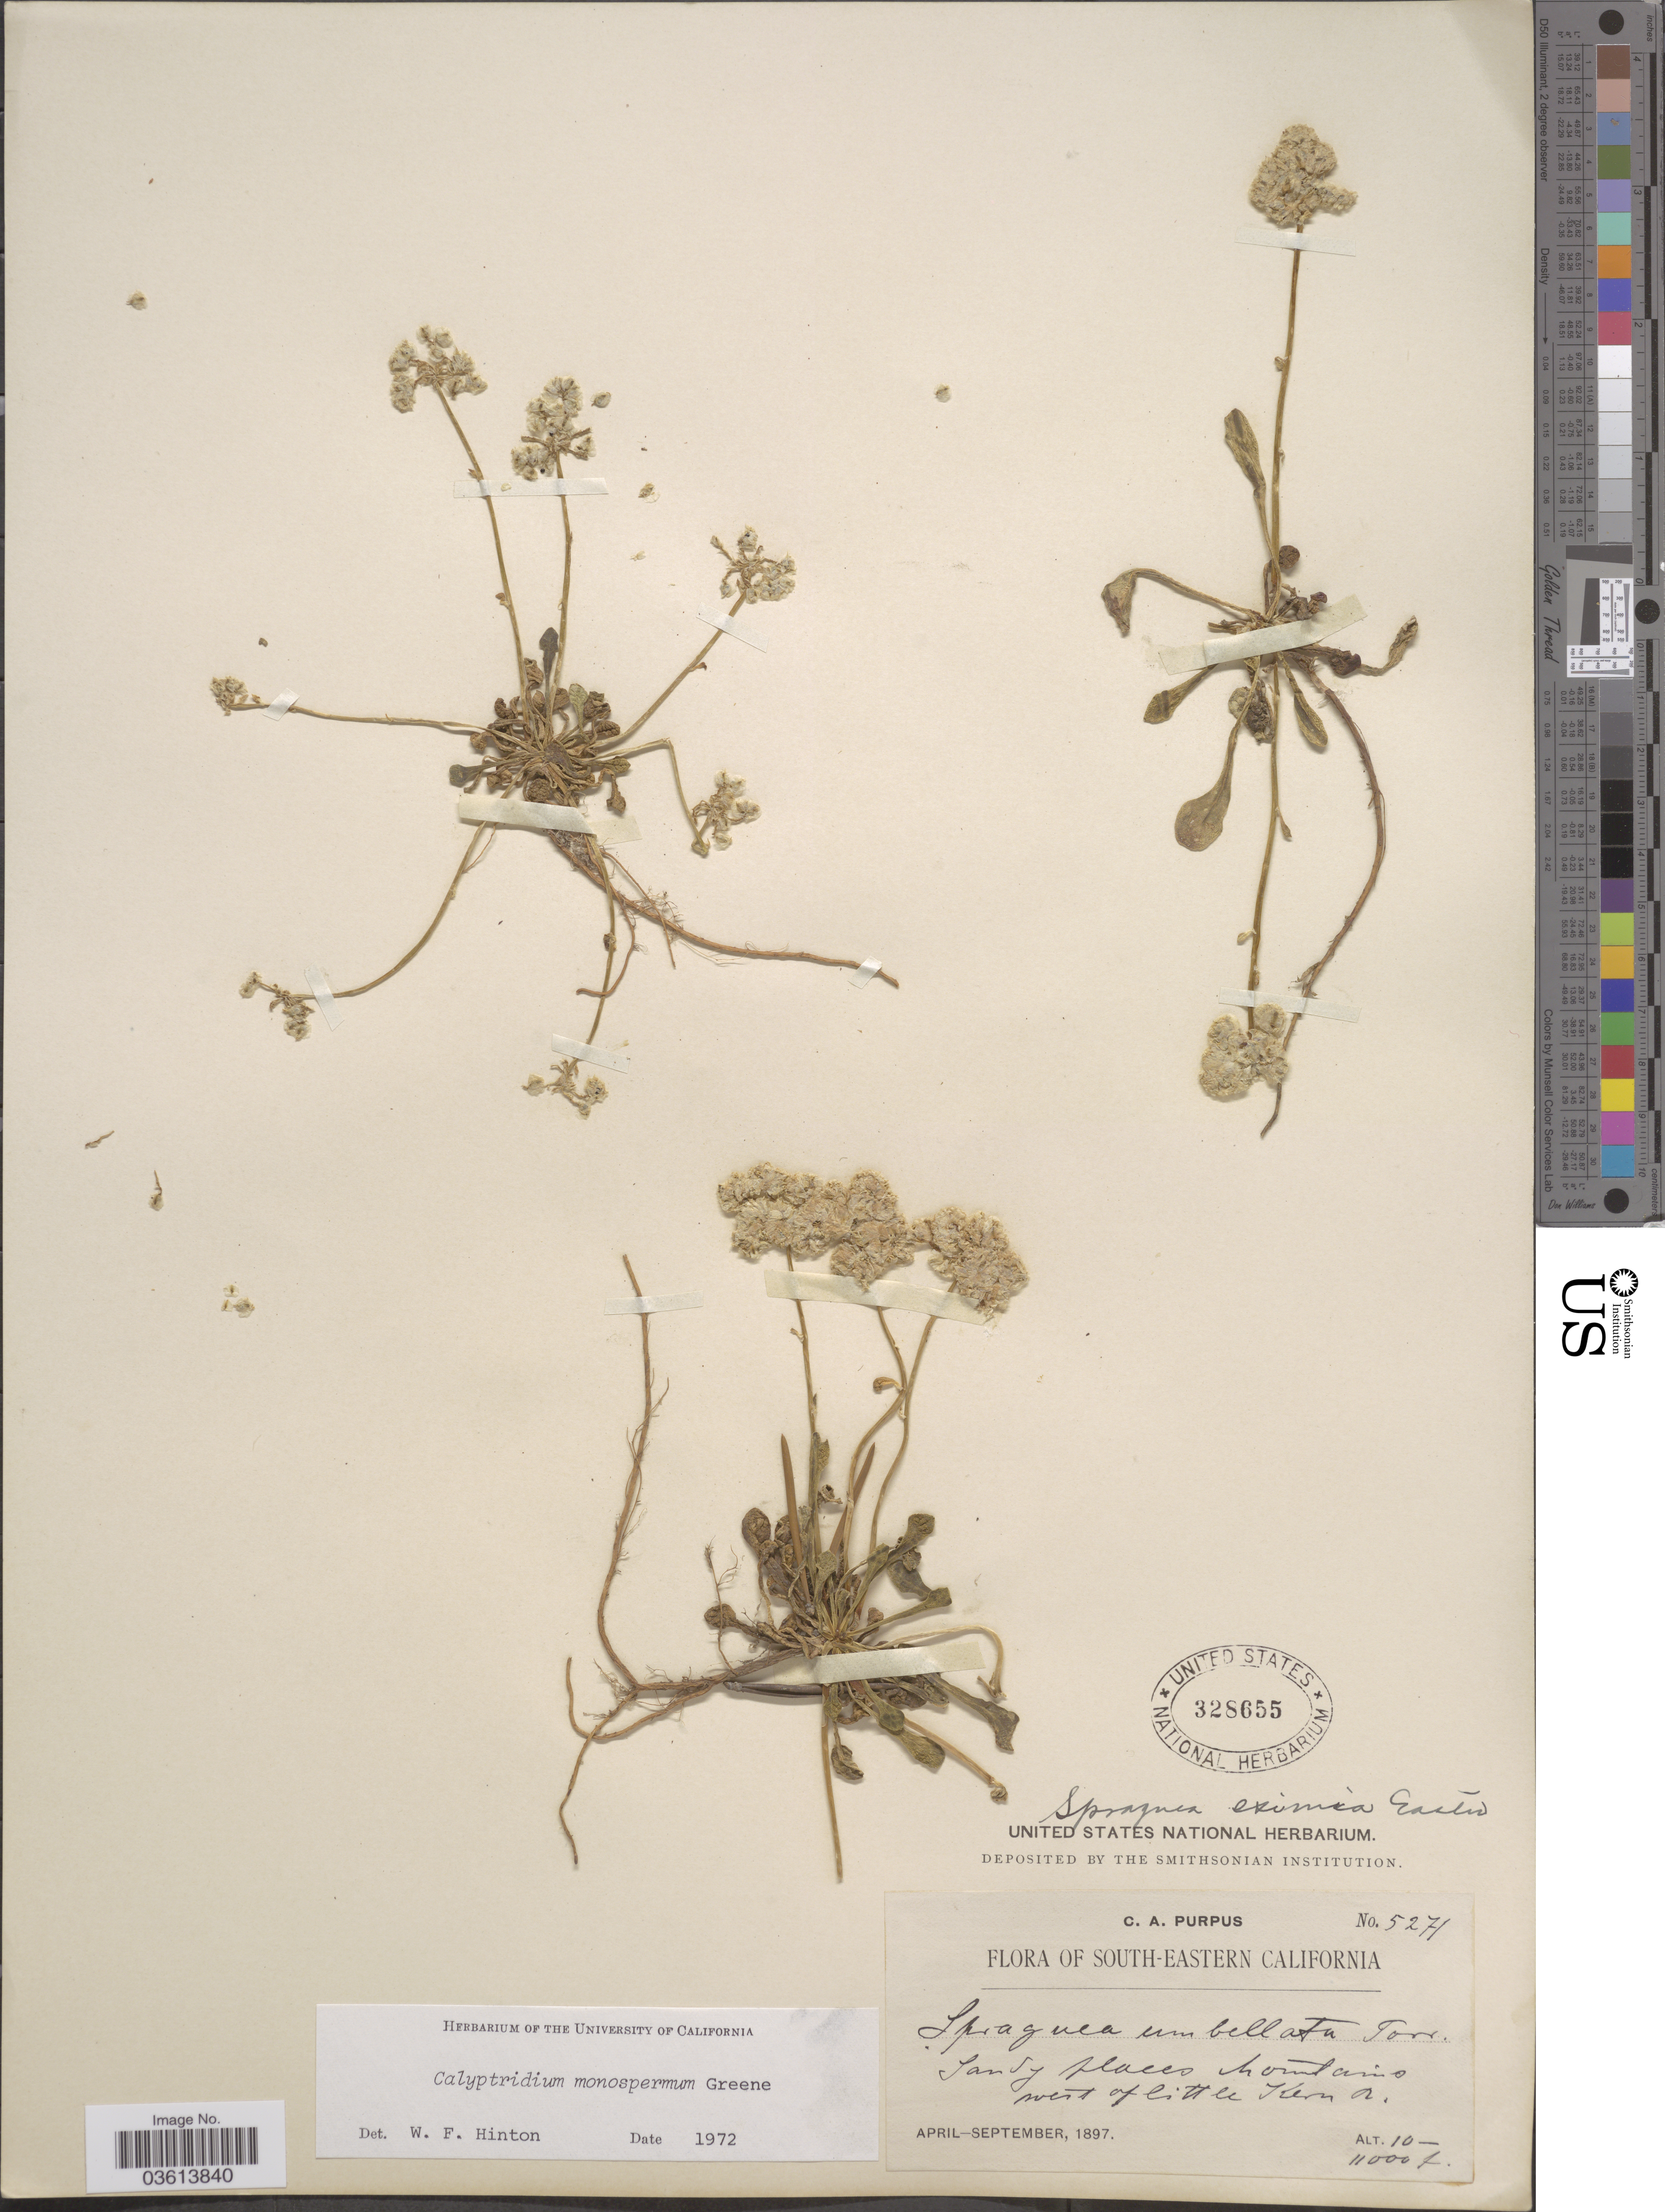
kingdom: Plantae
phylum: Tracheophyta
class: Magnoliopsida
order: Caryophyllales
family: Montiaceae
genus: Calyptridium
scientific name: Calyptridium monospermum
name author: Greene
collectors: C. A. Purpus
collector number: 5271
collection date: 1897-04/1897-09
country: United States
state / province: California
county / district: Kern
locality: South-eastern California. Mountains west of little Kern Co.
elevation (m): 3048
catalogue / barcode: US 328655